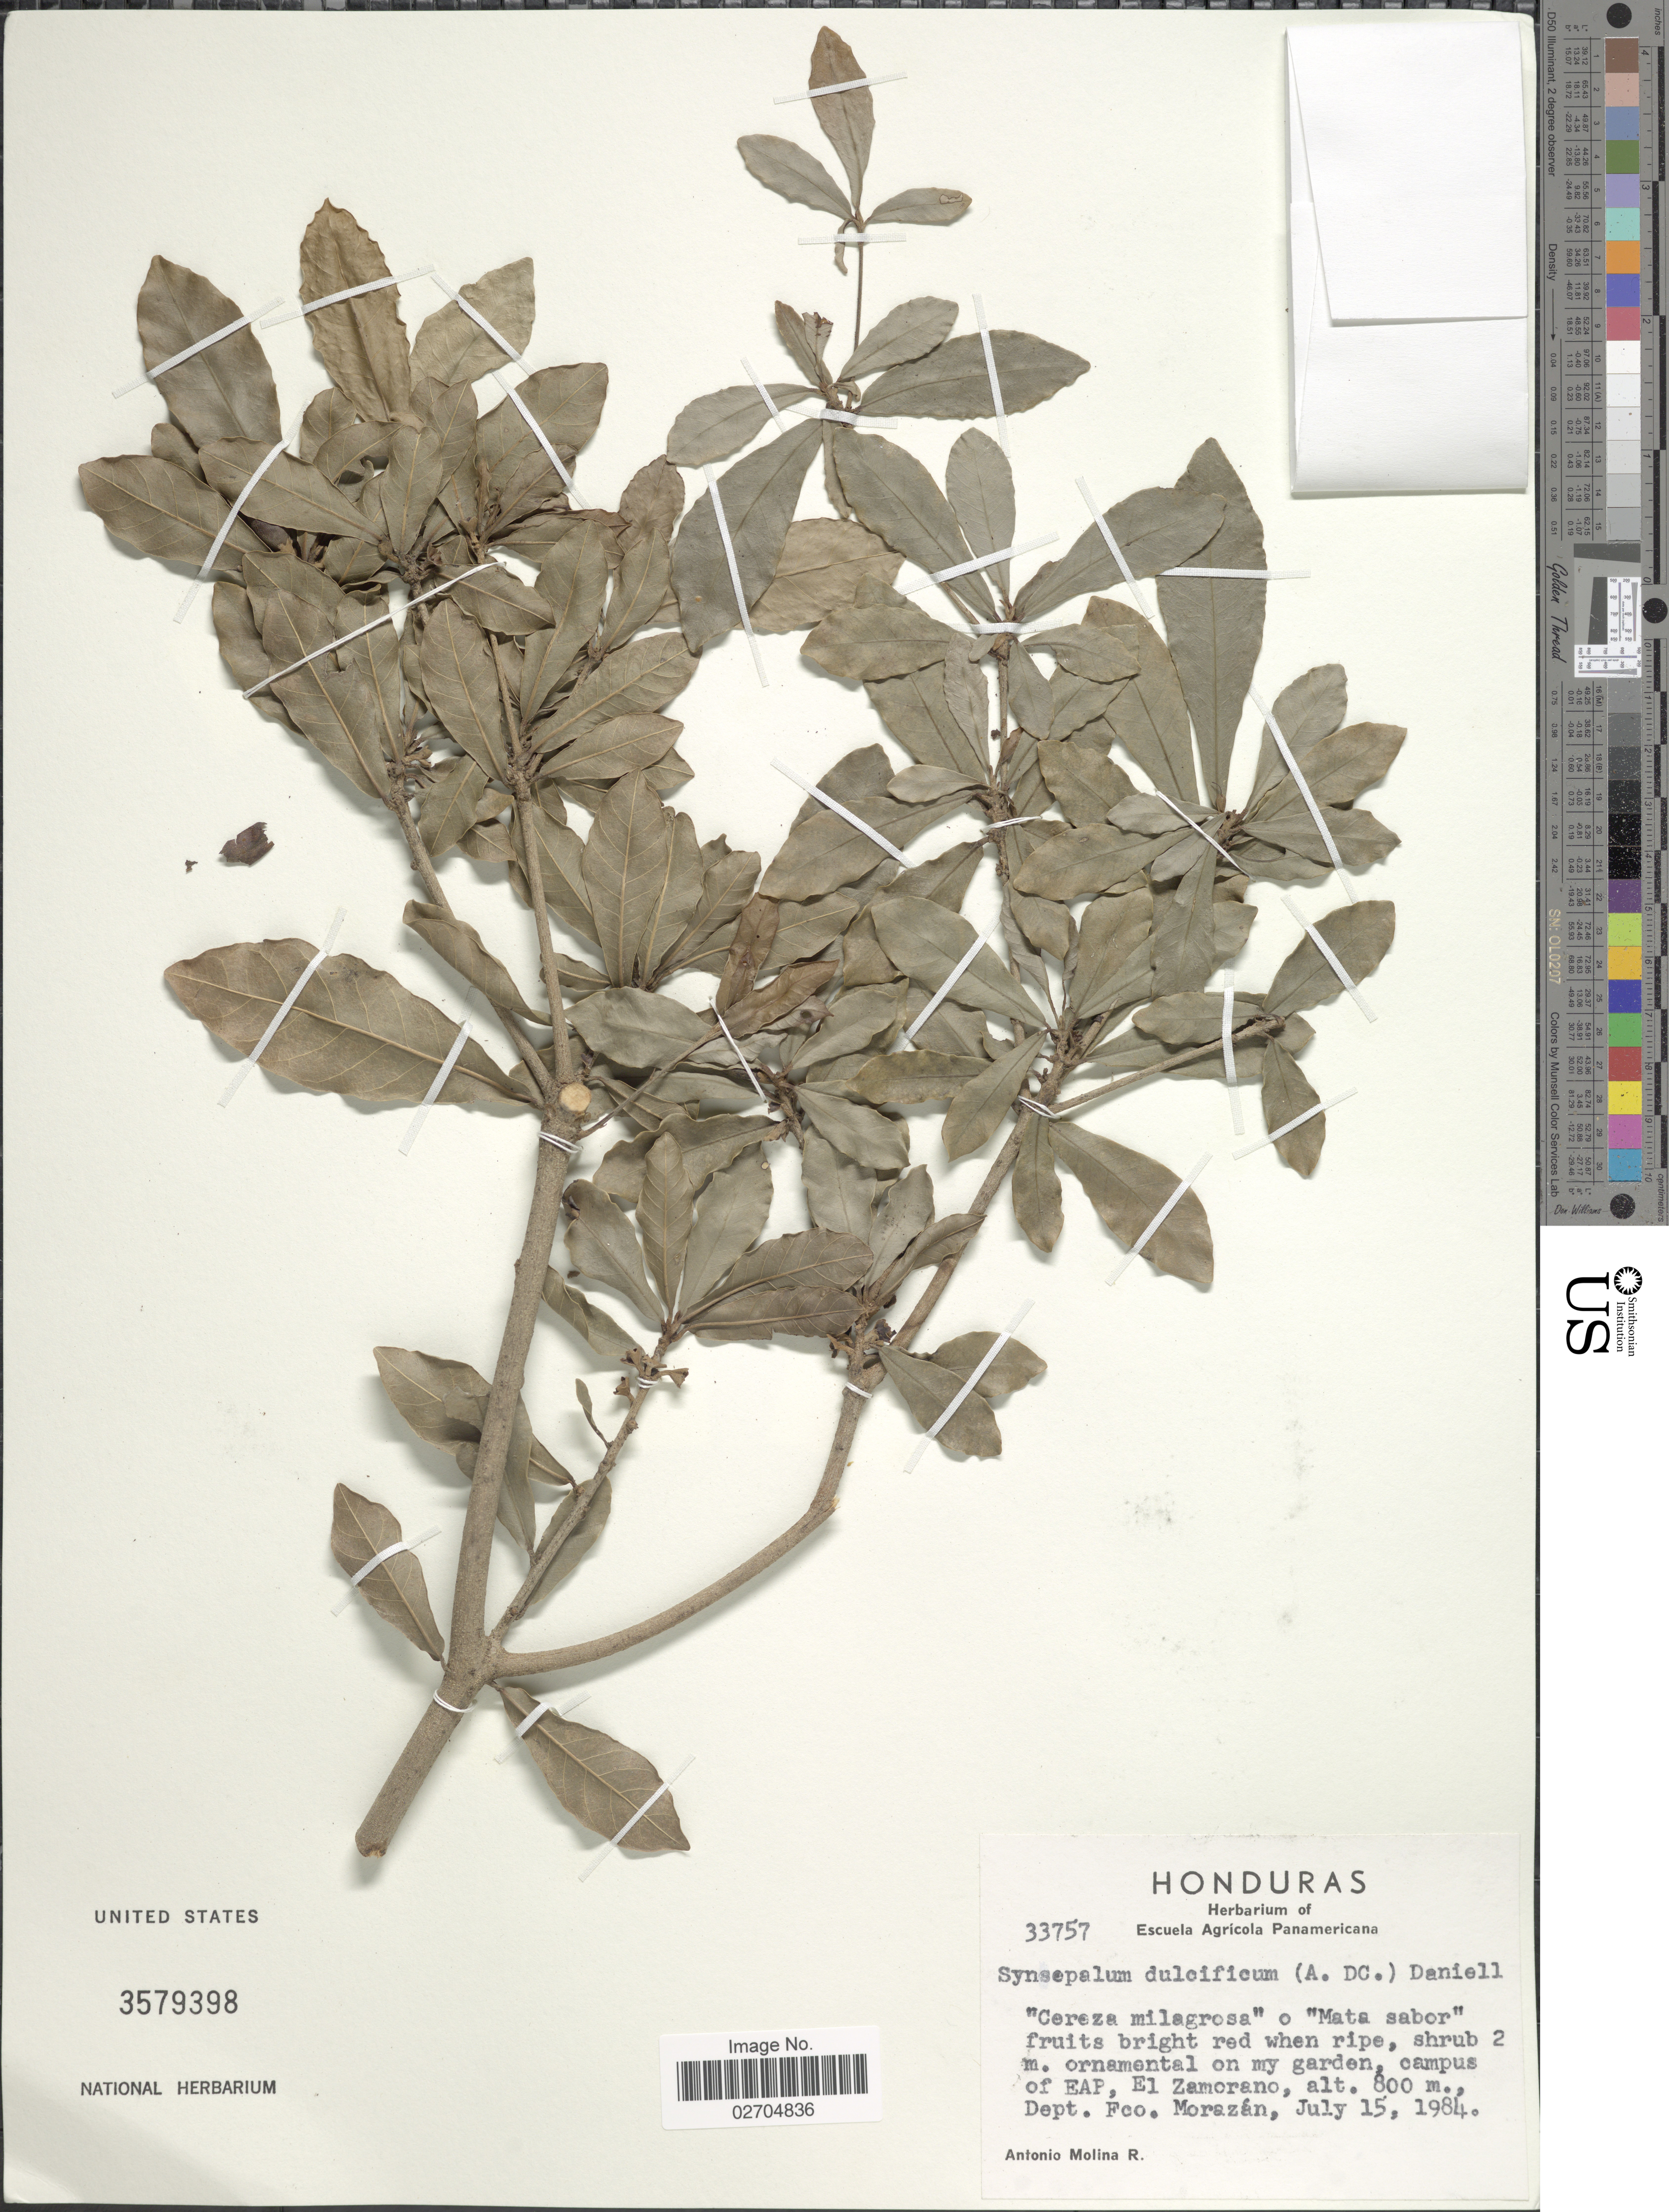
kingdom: Plantae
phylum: Tracheophyta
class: Magnoliopsida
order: Ericales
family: Sapotaceae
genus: Synsepalum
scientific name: Synsepalum dulcificum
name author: (Schumach. & Thonn.) Daniell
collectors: A. Molina R.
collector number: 33757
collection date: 1984-07-15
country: Honduras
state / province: Fco. Morazán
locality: M. ornamental on my garden, campus of EAP, El Zamorano, Dept. Fco. Morazán.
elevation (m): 800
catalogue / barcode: US 3579398